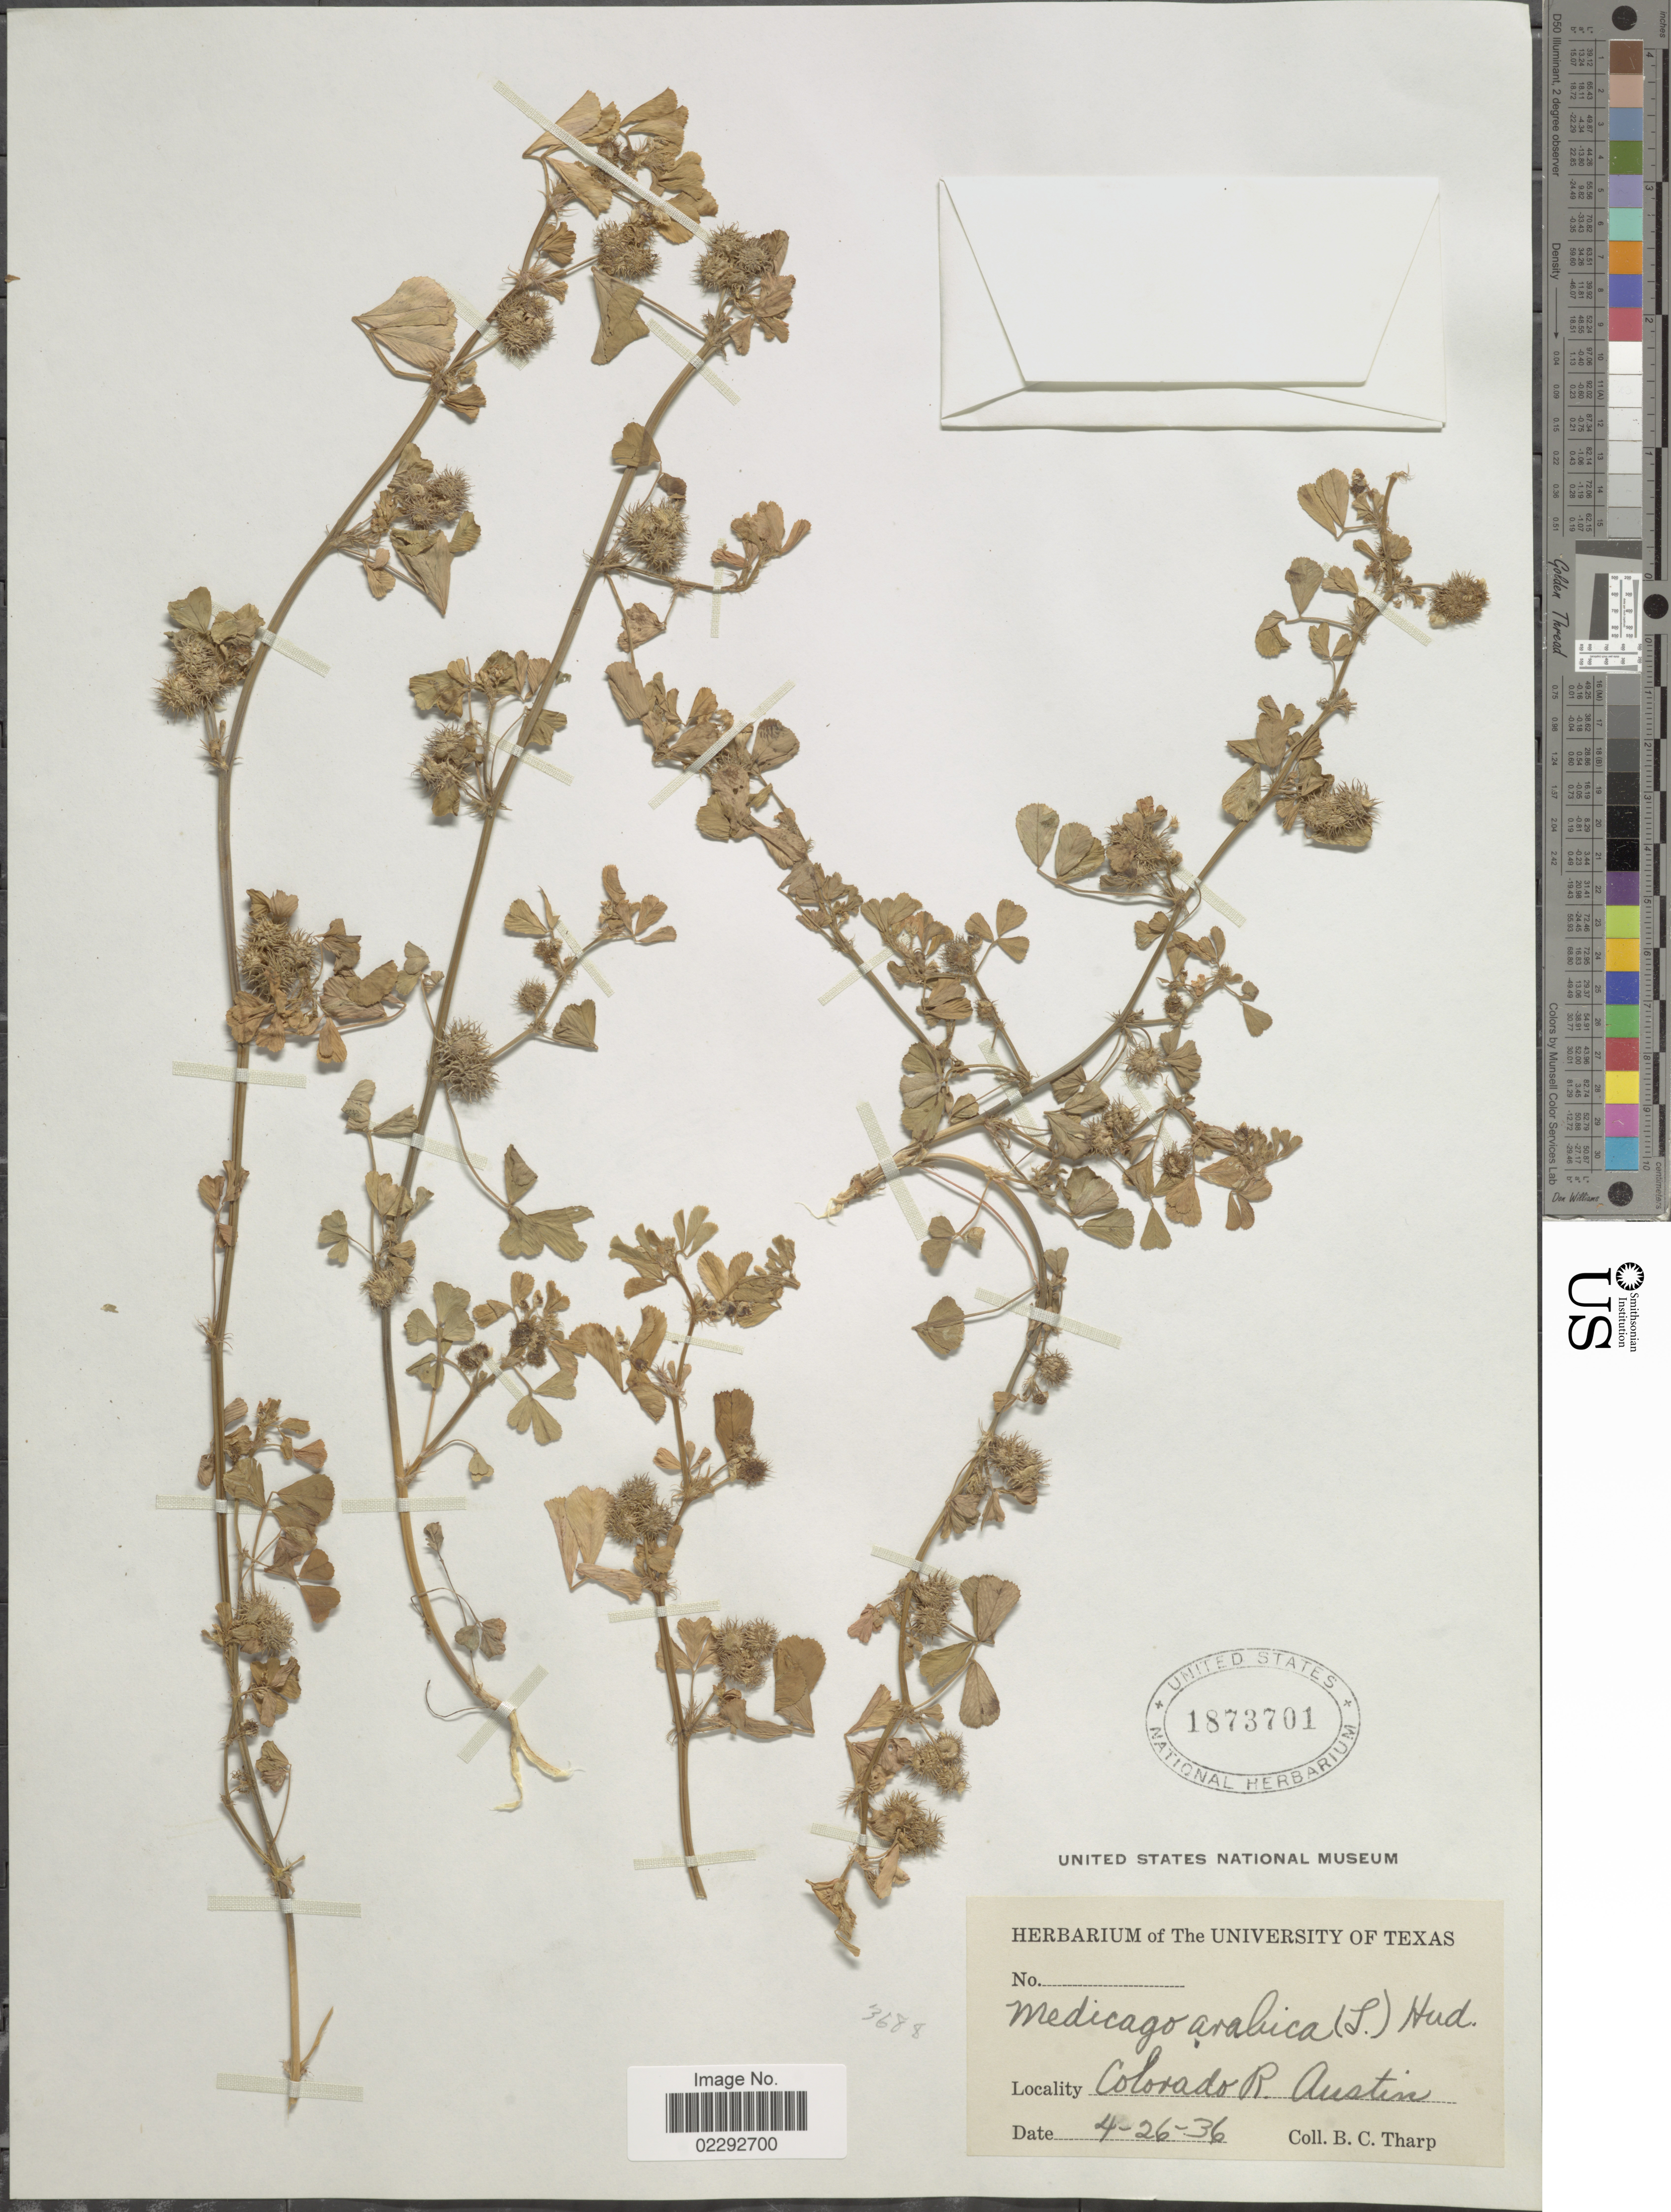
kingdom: Plantae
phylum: Tracheophyta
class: Magnoliopsida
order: Fabales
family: Fabaceae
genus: Medicago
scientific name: Medicago arabica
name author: (L.) Huds.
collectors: B. C. Tharp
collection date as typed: Transcribed d/m/y: 26/4/36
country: United States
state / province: Texas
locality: Colorado R. Austin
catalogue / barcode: US 1873701